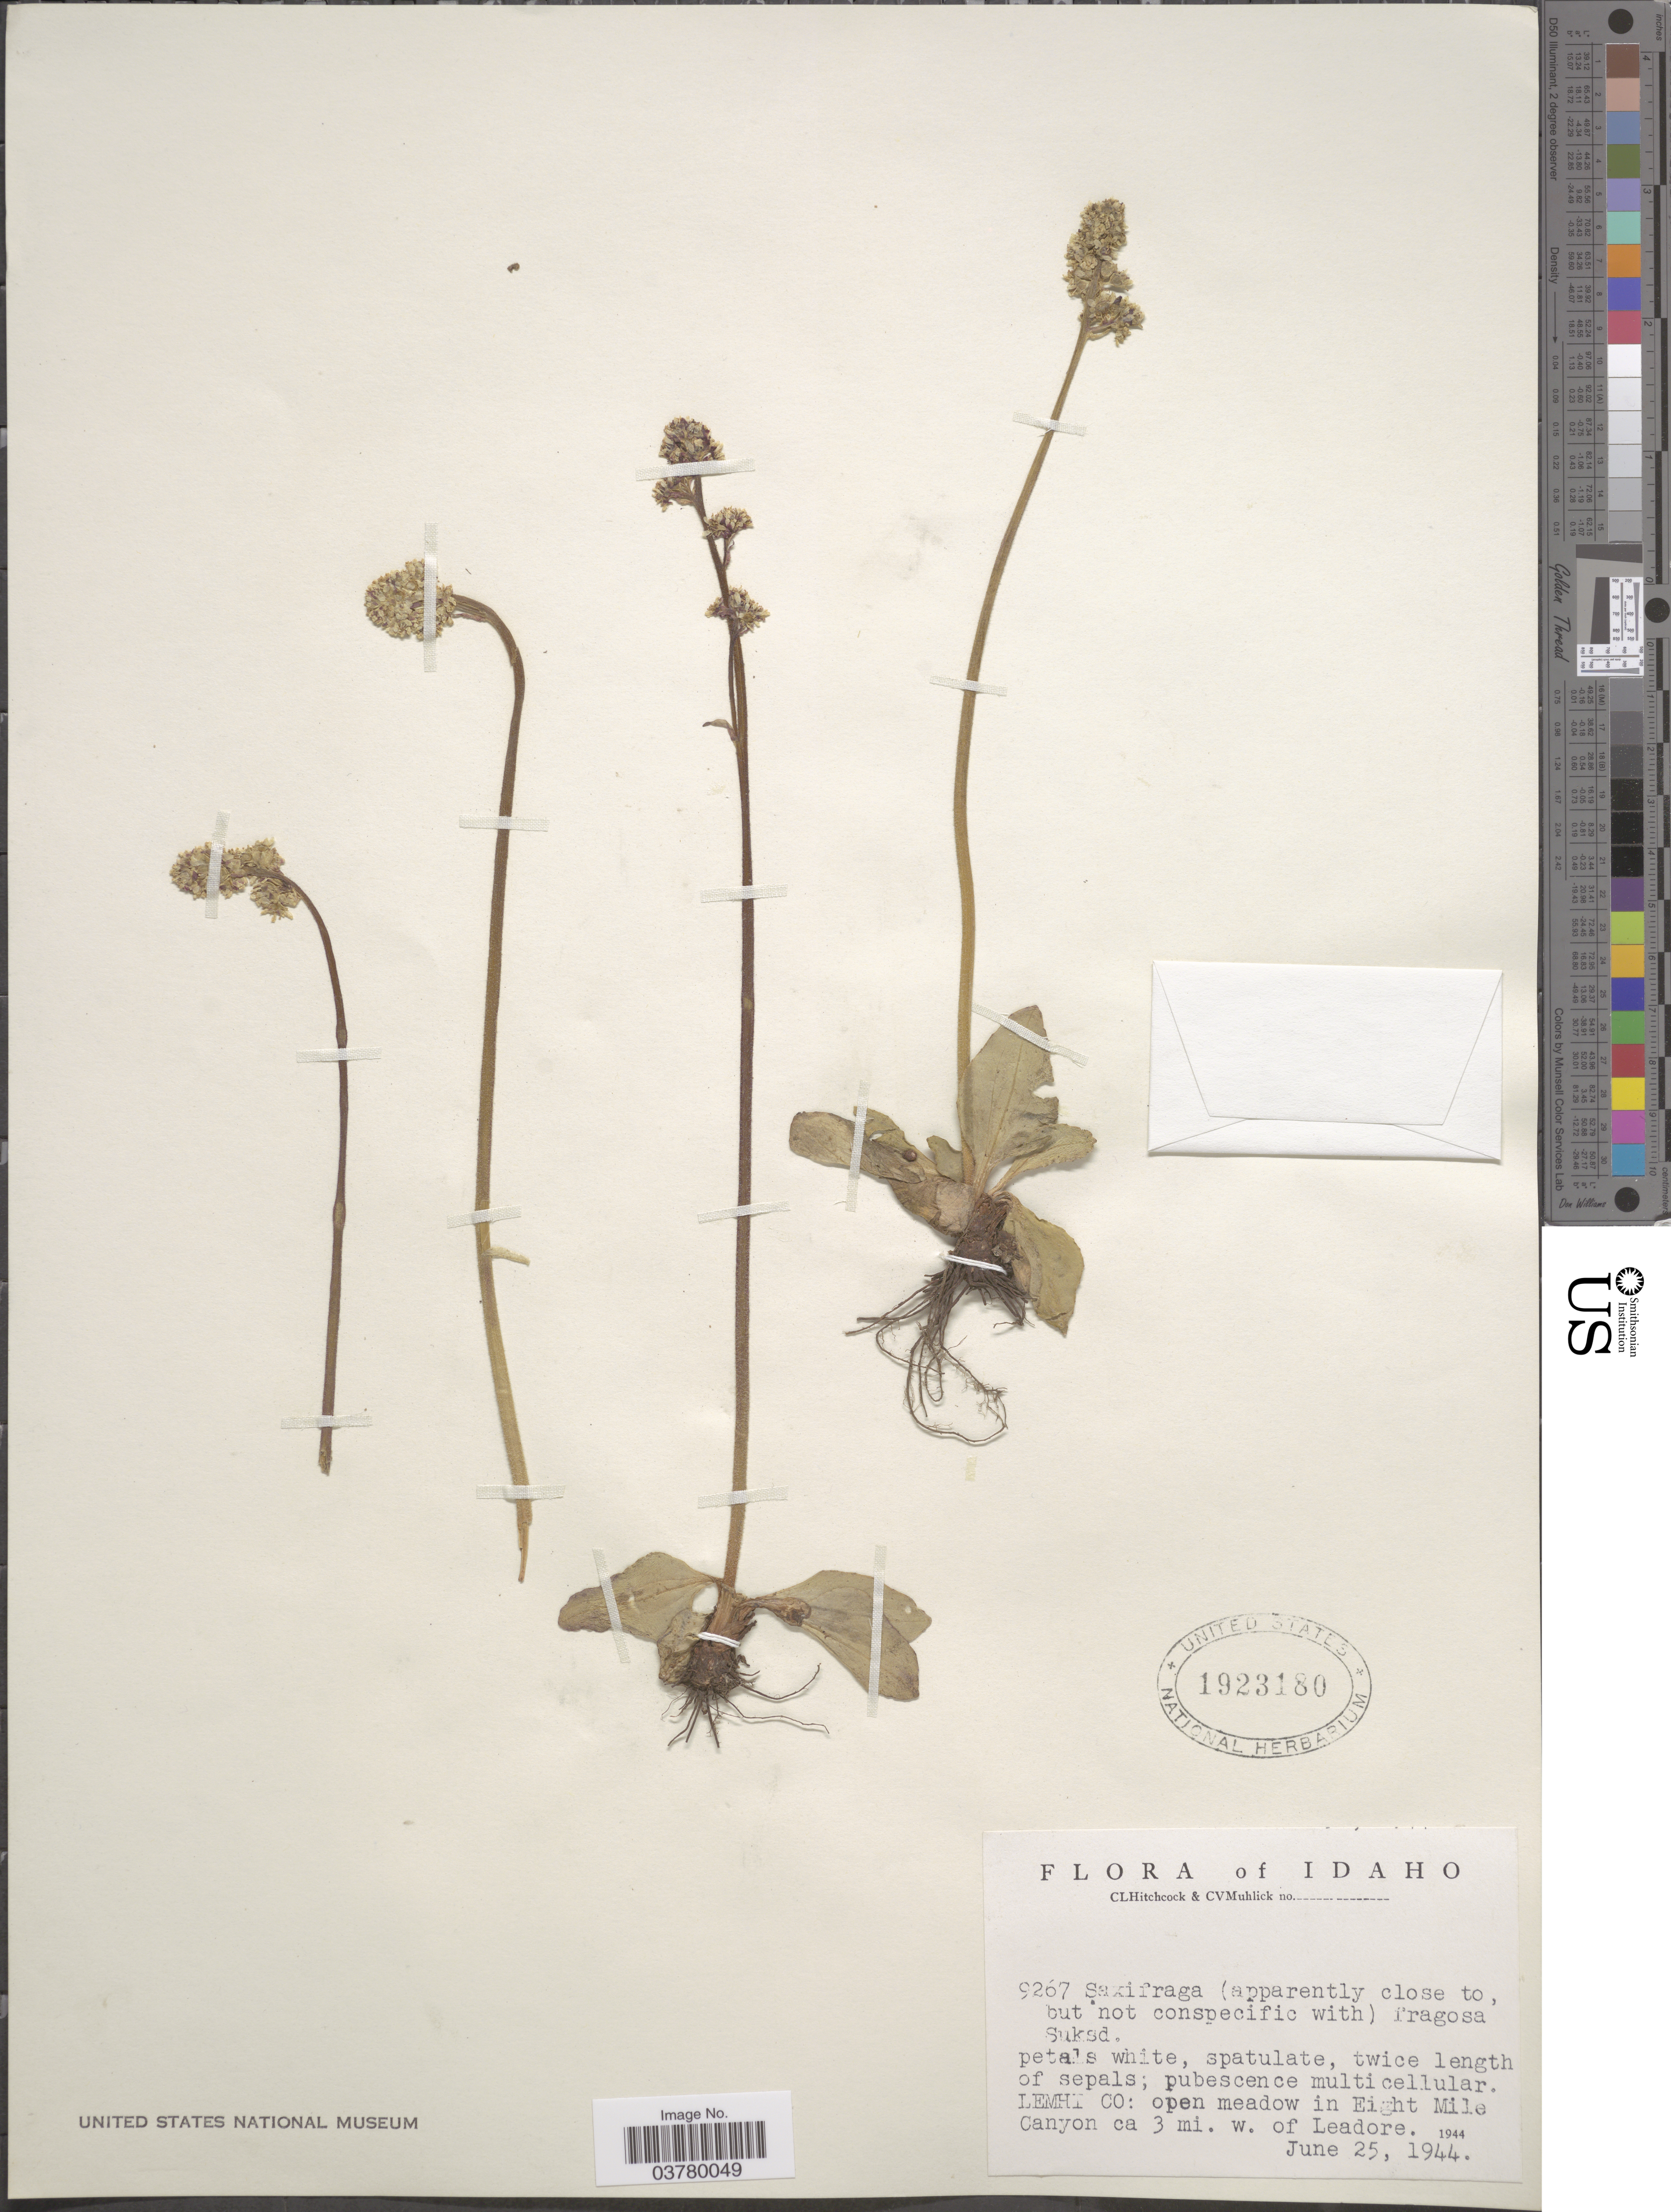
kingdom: Plantae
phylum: Tracheophyta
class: Magnoliopsida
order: Saxifragales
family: Saxifragaceae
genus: Micranthes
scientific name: Micranthes rhomboidea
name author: (Greene) Small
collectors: C. L. Hitchcock & C. V. Muhlick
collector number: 9267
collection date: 1944-06-25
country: United States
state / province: Idaho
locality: Lemht Co: Open meadow in Eight Mile Canyon ca 3 mi. W. of Leadore.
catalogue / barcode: US 1923180